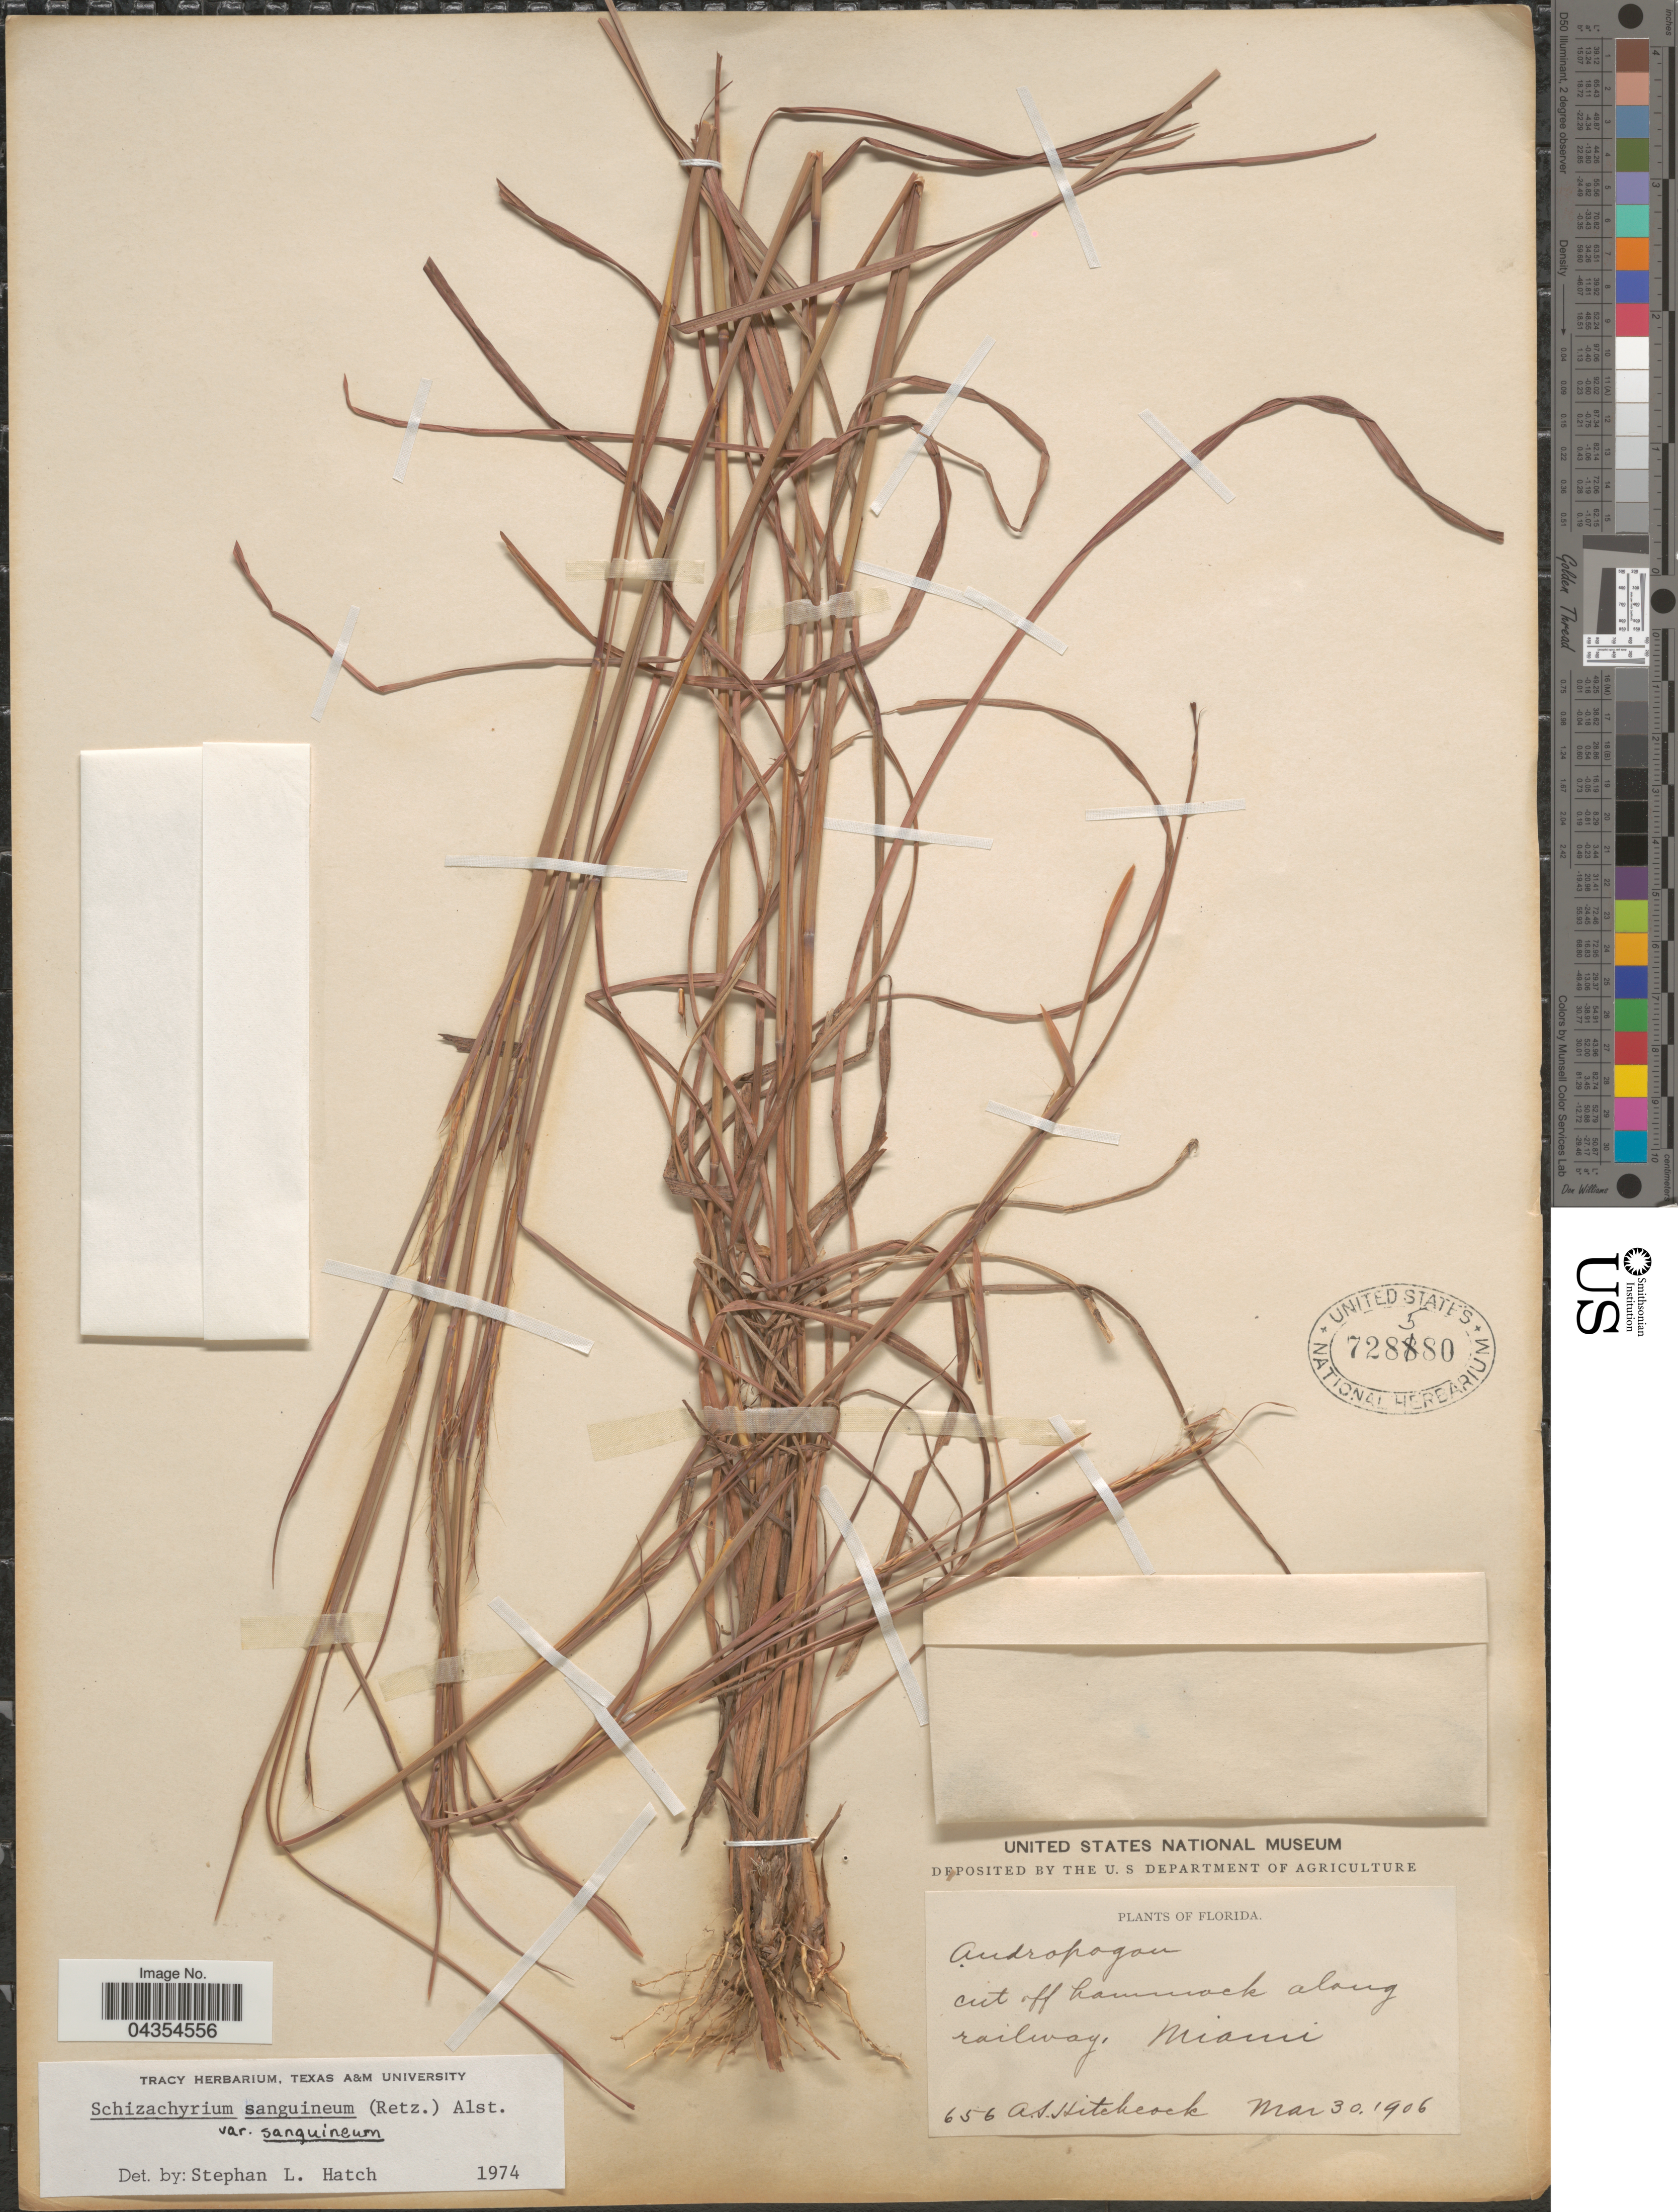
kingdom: Plantae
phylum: Tracheophyta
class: Liliopsida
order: Poales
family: Poaceae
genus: Schizachyrium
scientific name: Schizachyrium sanguineum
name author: (Retz.) Alston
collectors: A. S. Hitchcock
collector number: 656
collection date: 1906-03-30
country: United States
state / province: Florida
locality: Cut off hammock along railway, Miami.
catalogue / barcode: US 728580